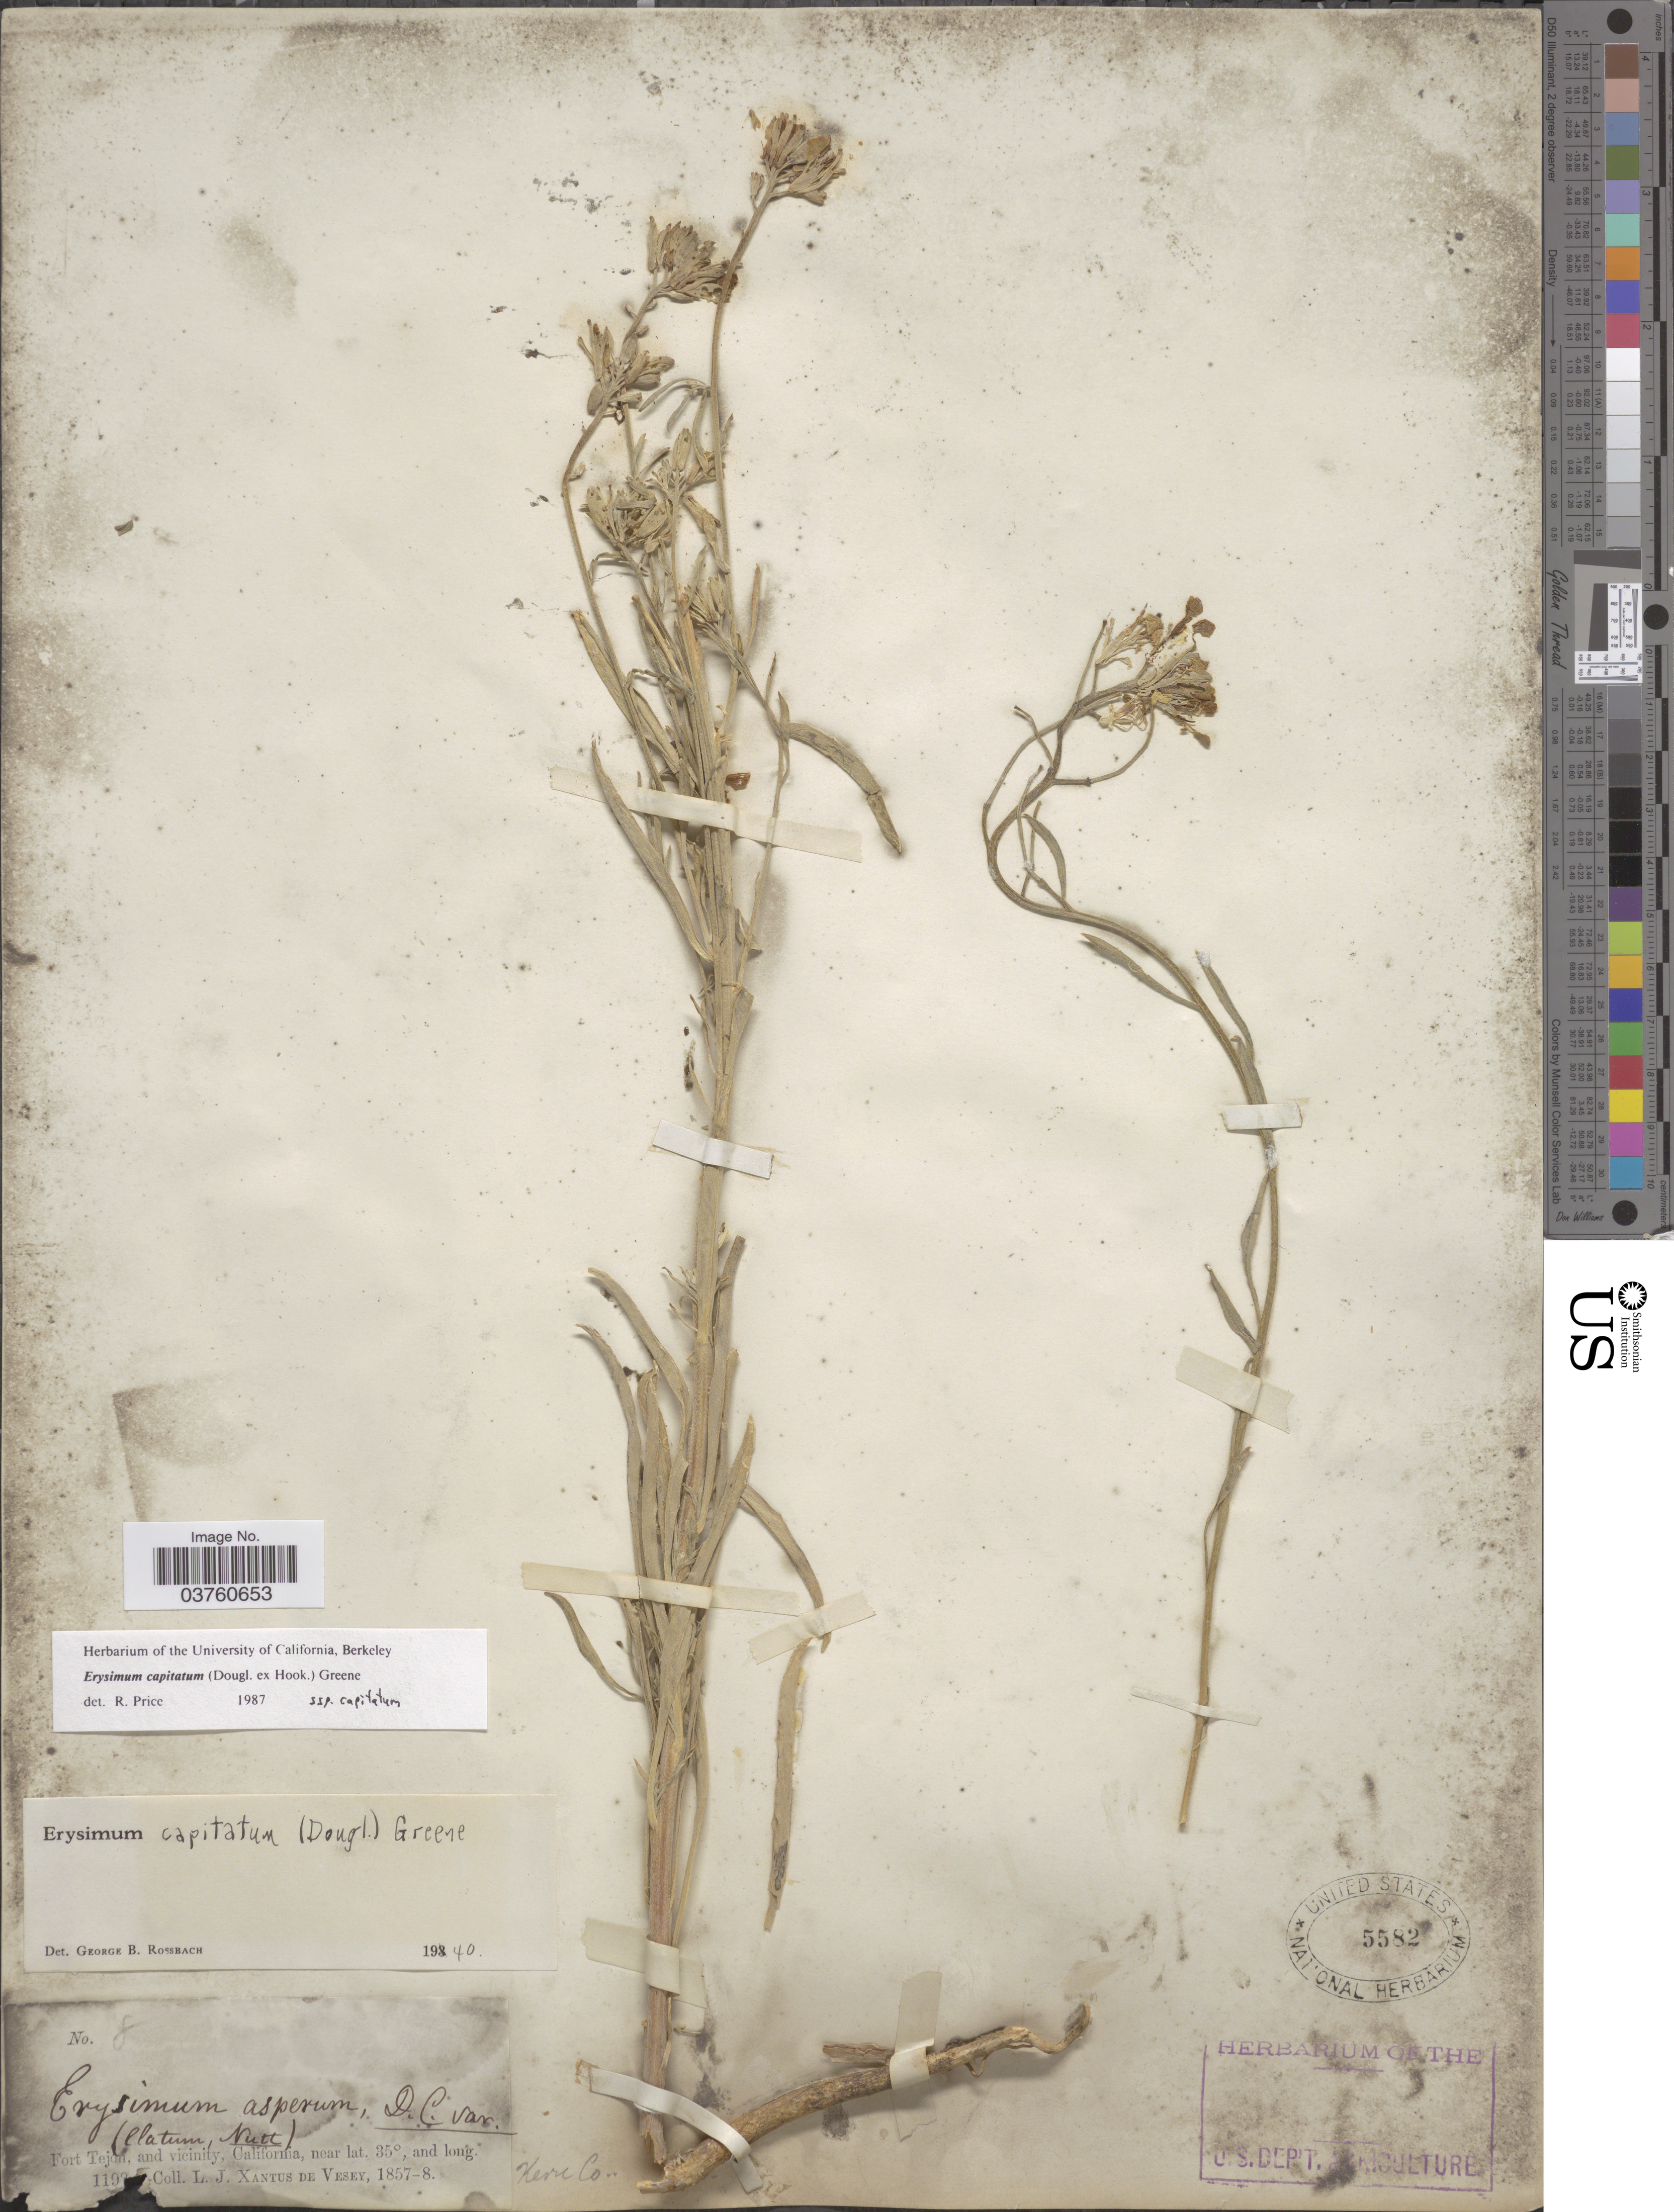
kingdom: Plantae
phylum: Tracheophyta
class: Magnoliopsida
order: Brassicales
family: Brassicaceae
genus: Erysimum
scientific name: Erysimum capitatum subsp. capitatum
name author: (Douglas ex Hook.) Greene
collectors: L. Xantus de Vesey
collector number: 8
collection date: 1857/1858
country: United States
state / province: California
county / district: Kern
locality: Fort Tejon, and vicinity. Kern Co.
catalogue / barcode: US 5582